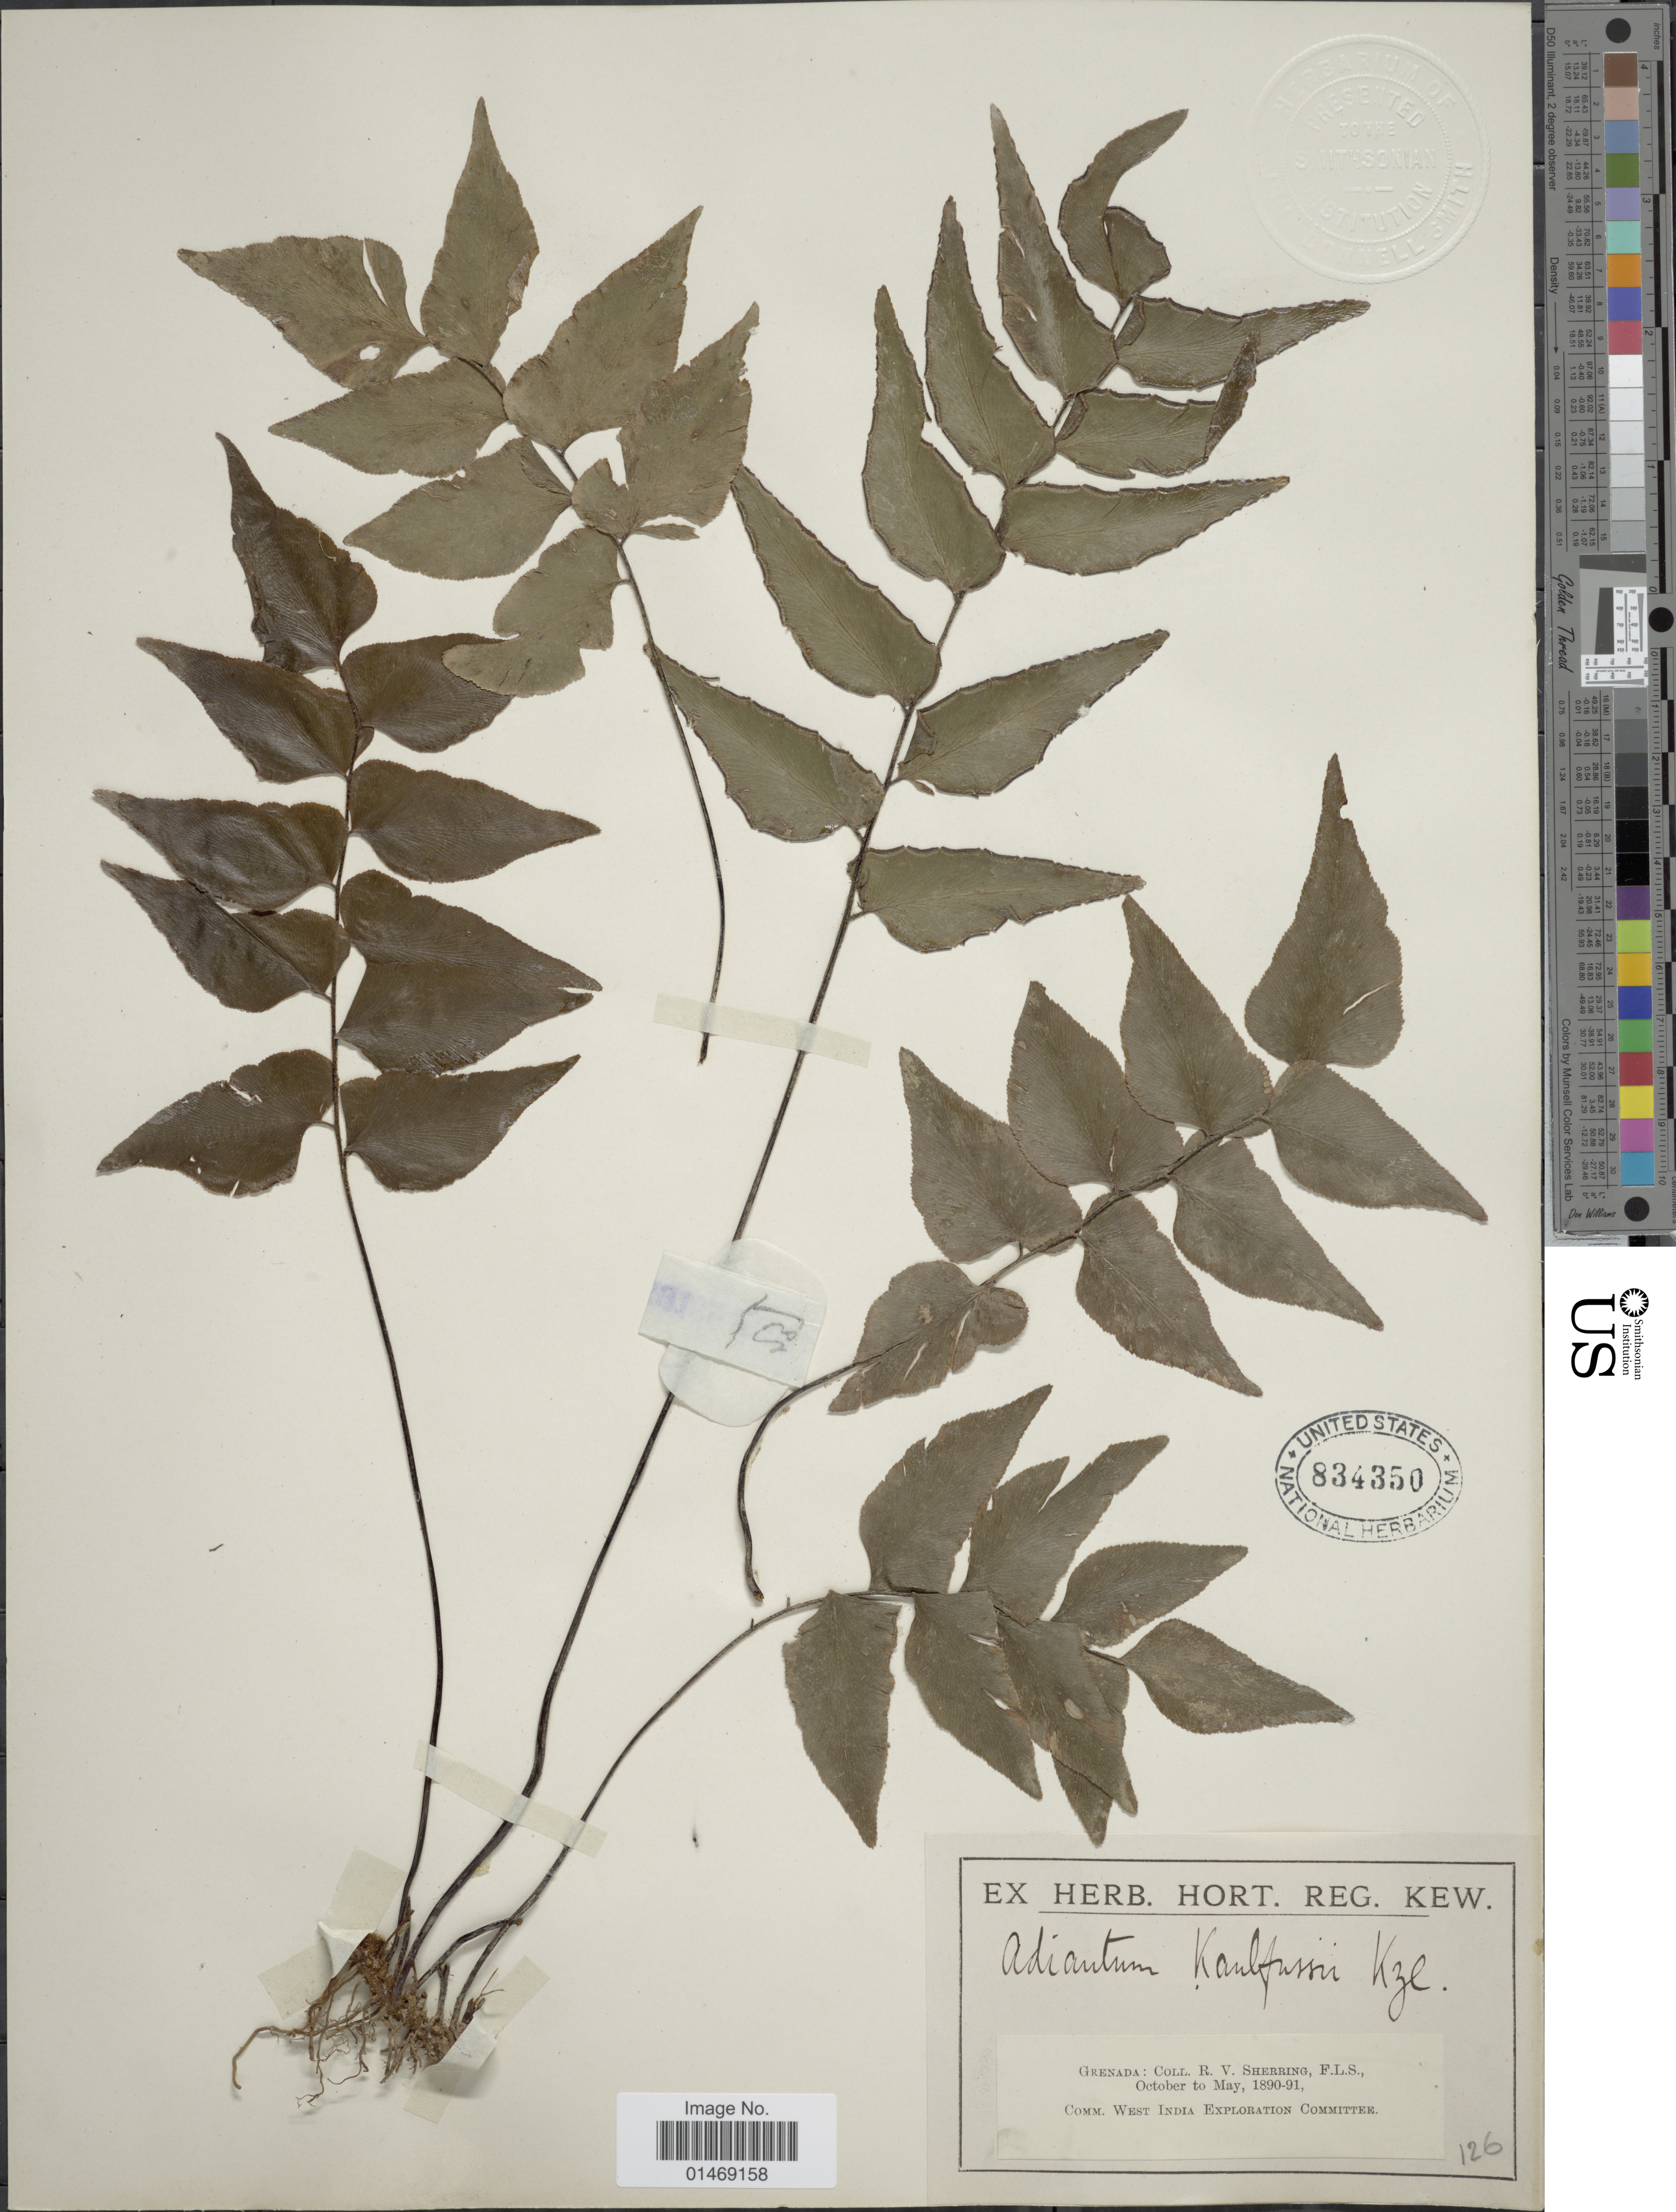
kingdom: Plantae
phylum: Tracheophyta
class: Polypodiopsida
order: Polypodiales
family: Pteridaceae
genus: Adiantum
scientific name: Adiantum petiolatum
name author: Desv.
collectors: R. Sherring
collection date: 1890-10/1891-05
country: Grenada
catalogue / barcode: US 834350